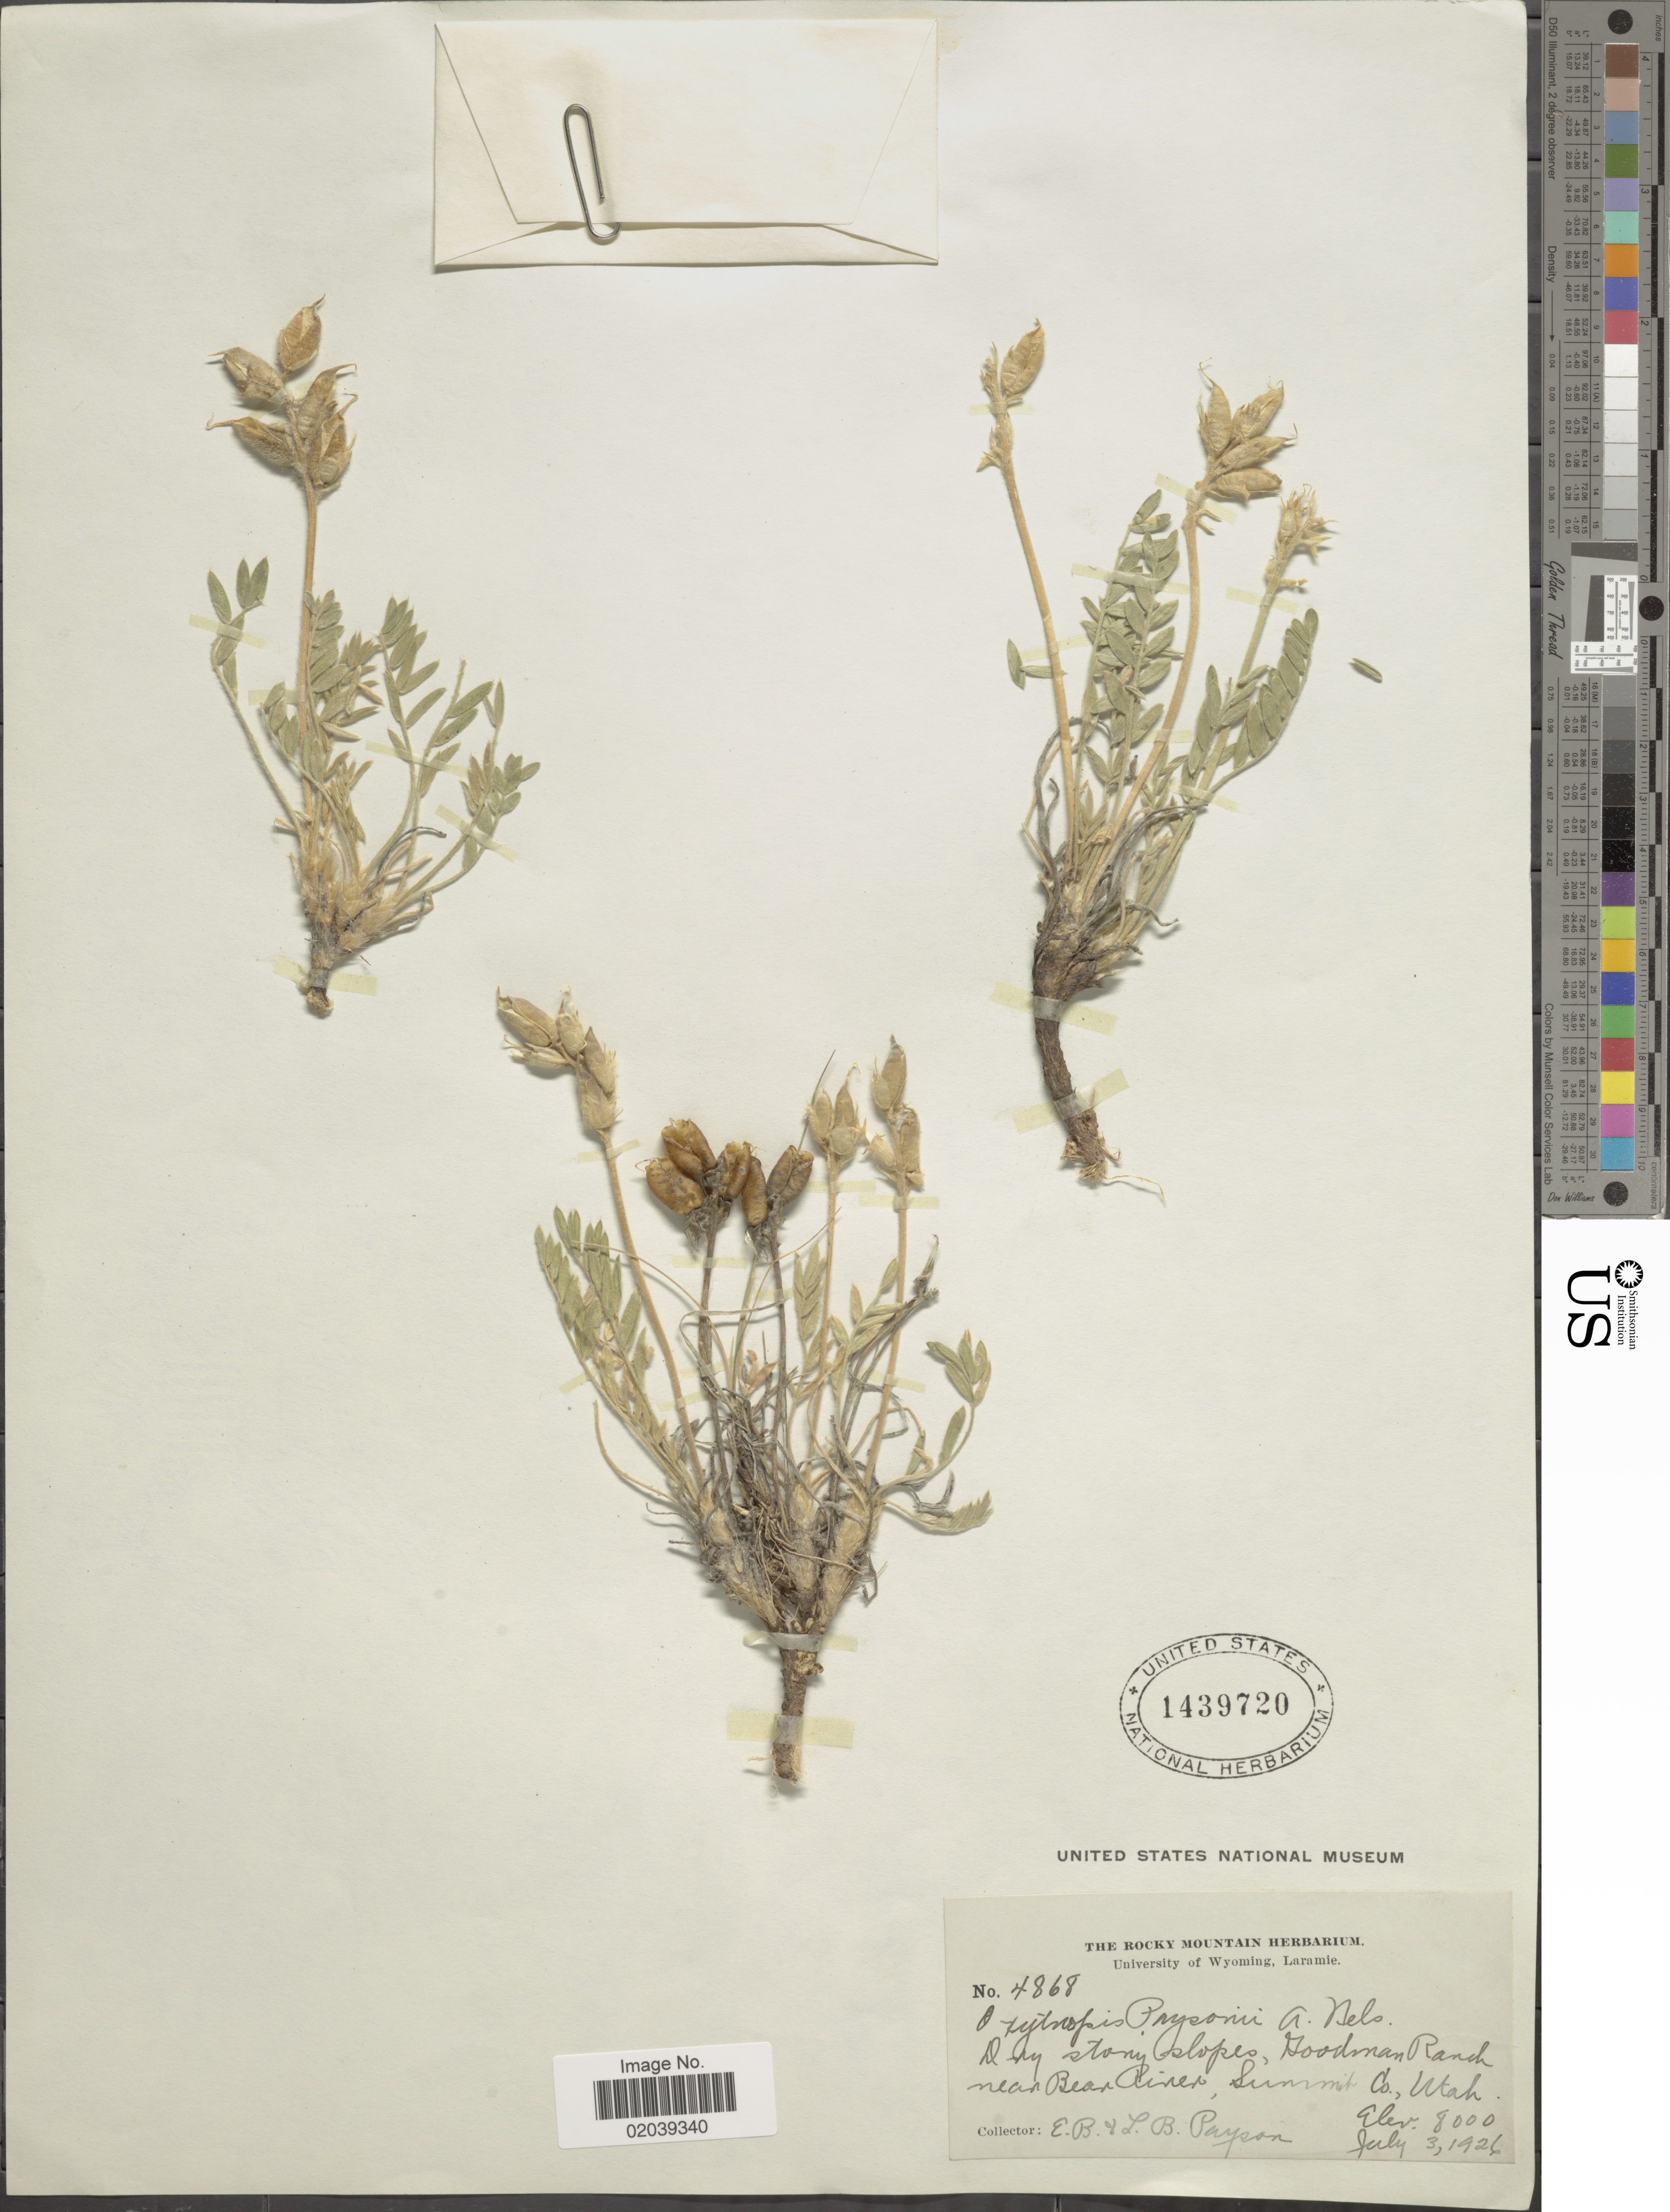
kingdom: Plantae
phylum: Tracheophyta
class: Magnoliopsida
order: Fabales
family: Fabaceae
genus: Oxytropis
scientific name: Oxytropis campestris var. cusickii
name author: (Greenm.) Barneby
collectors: E. B. Payson & L. Payson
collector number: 4868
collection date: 1926-07-03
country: United States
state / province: Utah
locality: Dry stony slopes, Boodman Ranch near Bear River, Summit Co.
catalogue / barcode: US 1439720